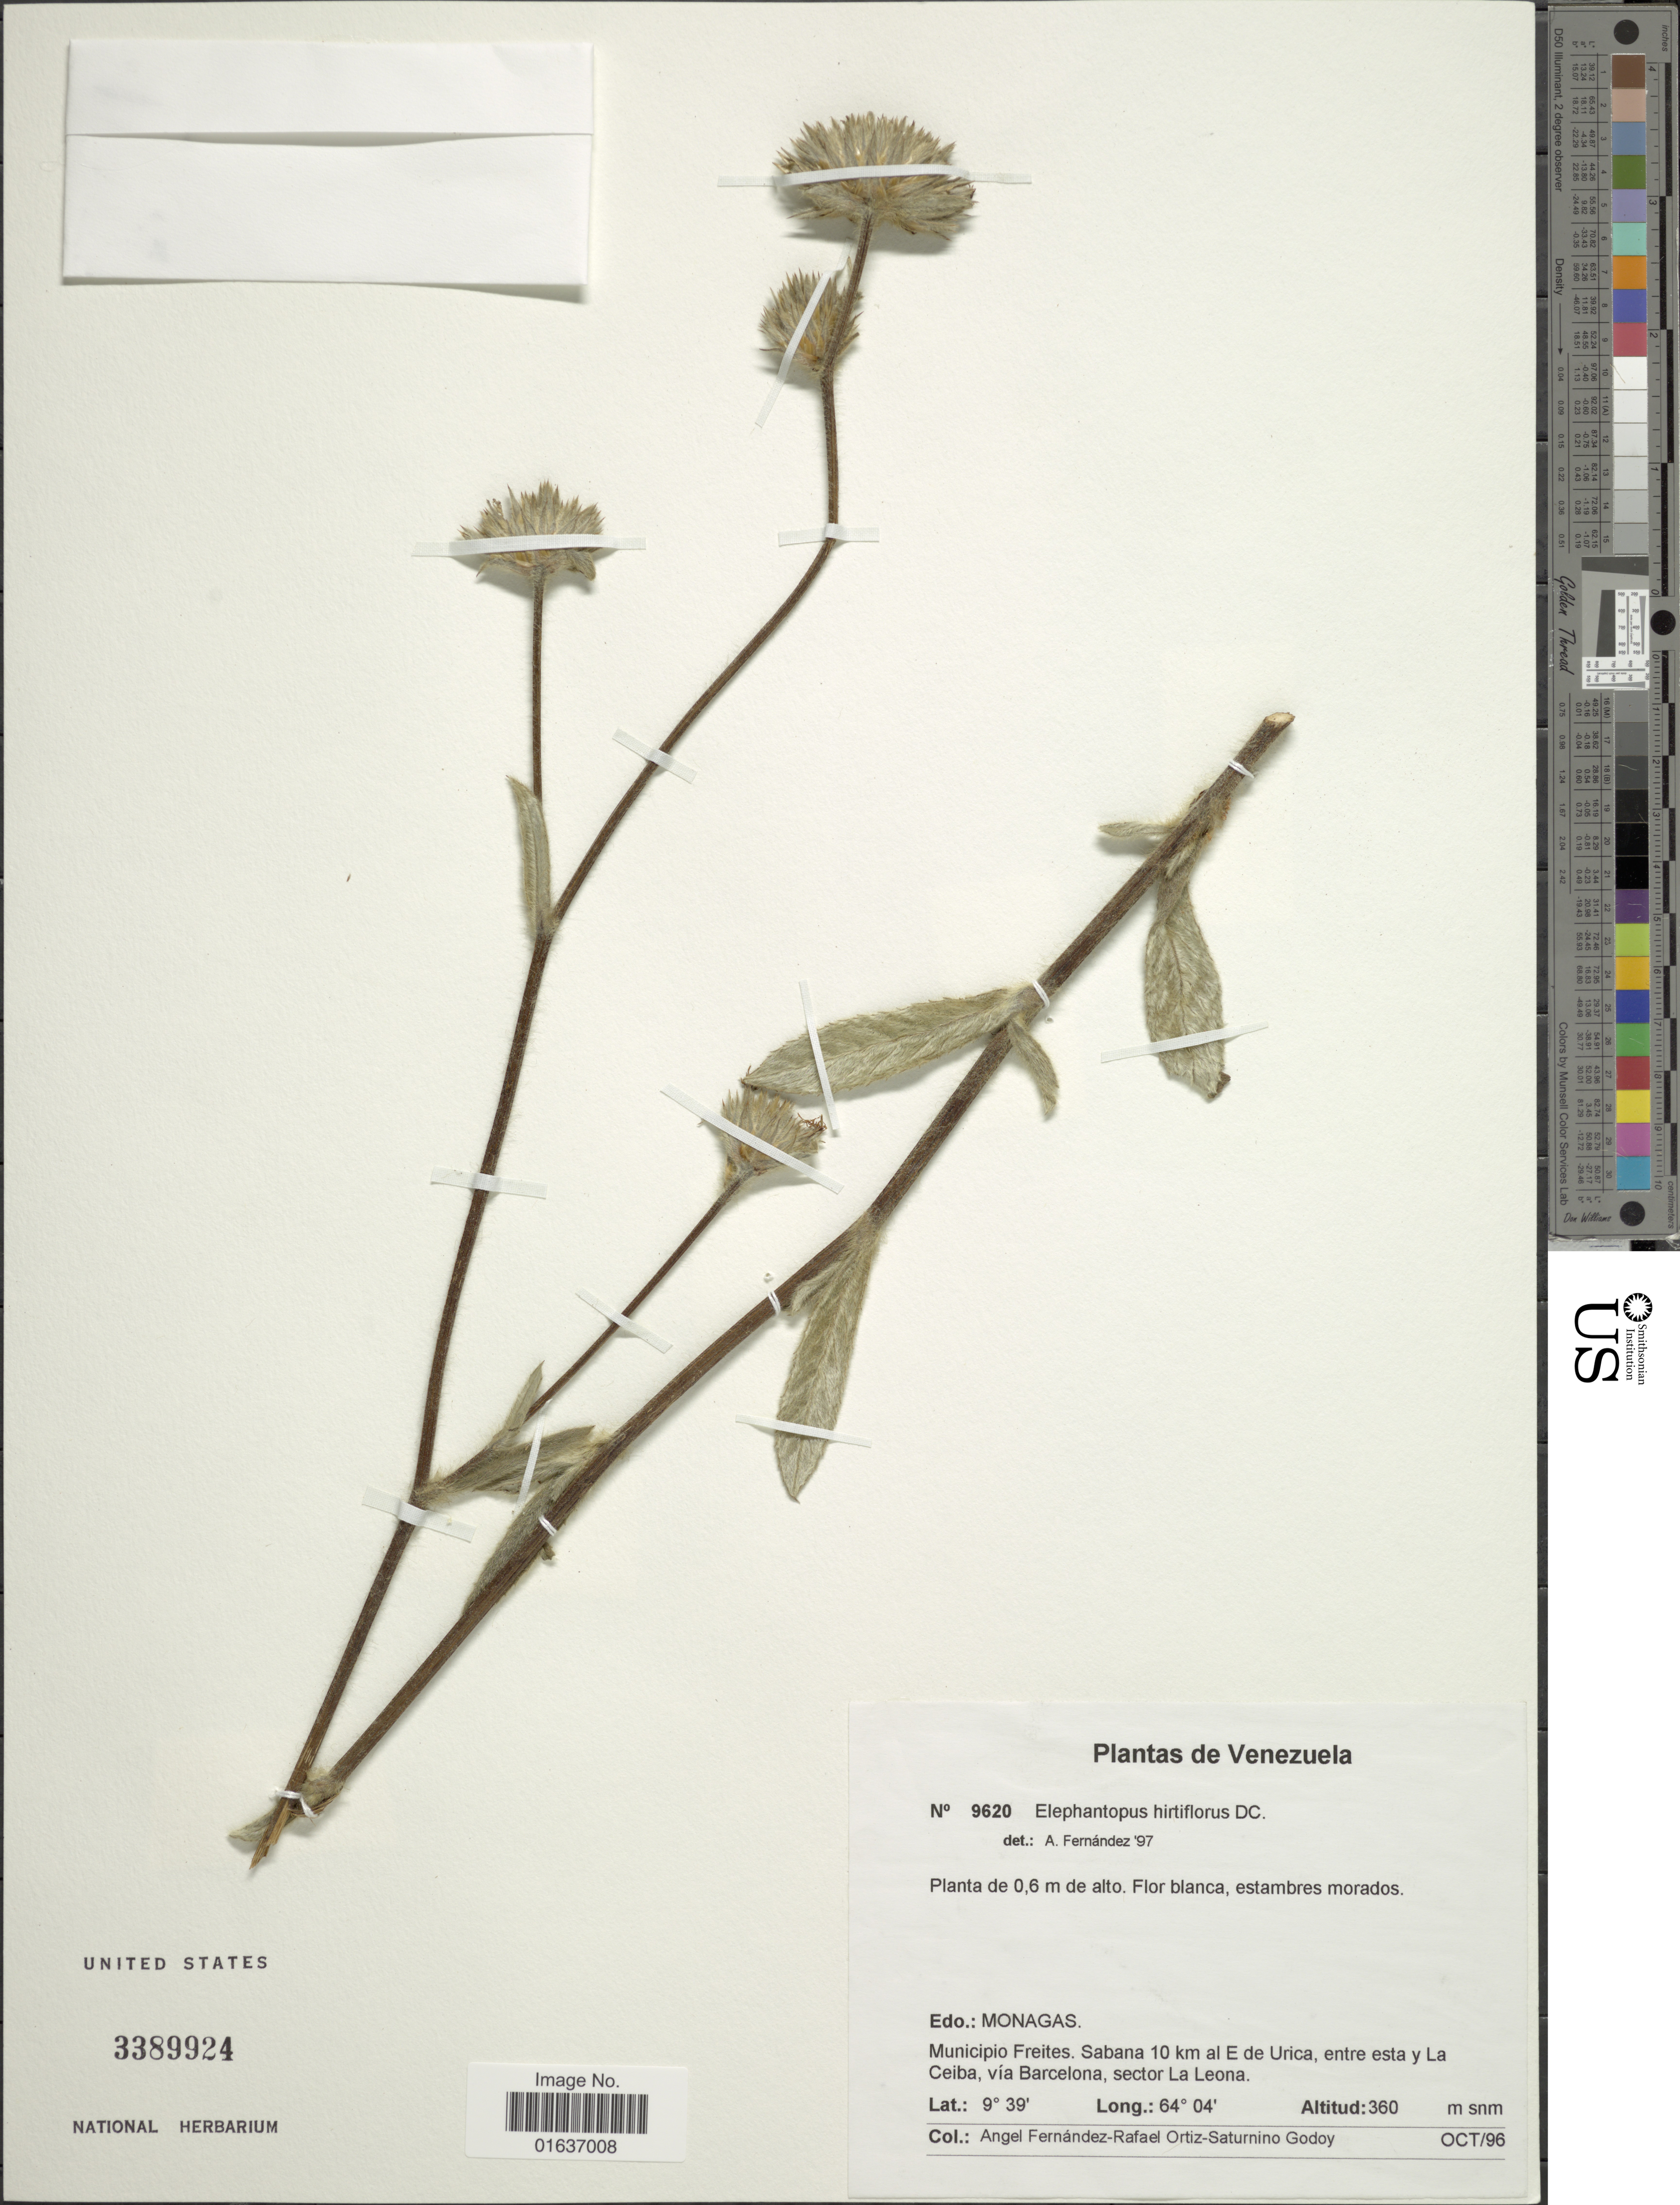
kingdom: Plantae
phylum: Tracheophyta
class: Magnoliopsida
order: Asterales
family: Asteraceae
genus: Elephantopus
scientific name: Elephantopus hirtiflorus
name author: DC.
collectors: Á. Fernández, R. Ortiz & S. Godoy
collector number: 9620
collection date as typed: Transcribed d/m/y: /10/96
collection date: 1996-10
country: Venezuela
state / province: Monagas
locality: Municipio Freites, sabana 10 km al E de Urica, entre esta La Ceiba, vía Barcelona, sector La Leona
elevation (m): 360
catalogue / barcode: US 3389924